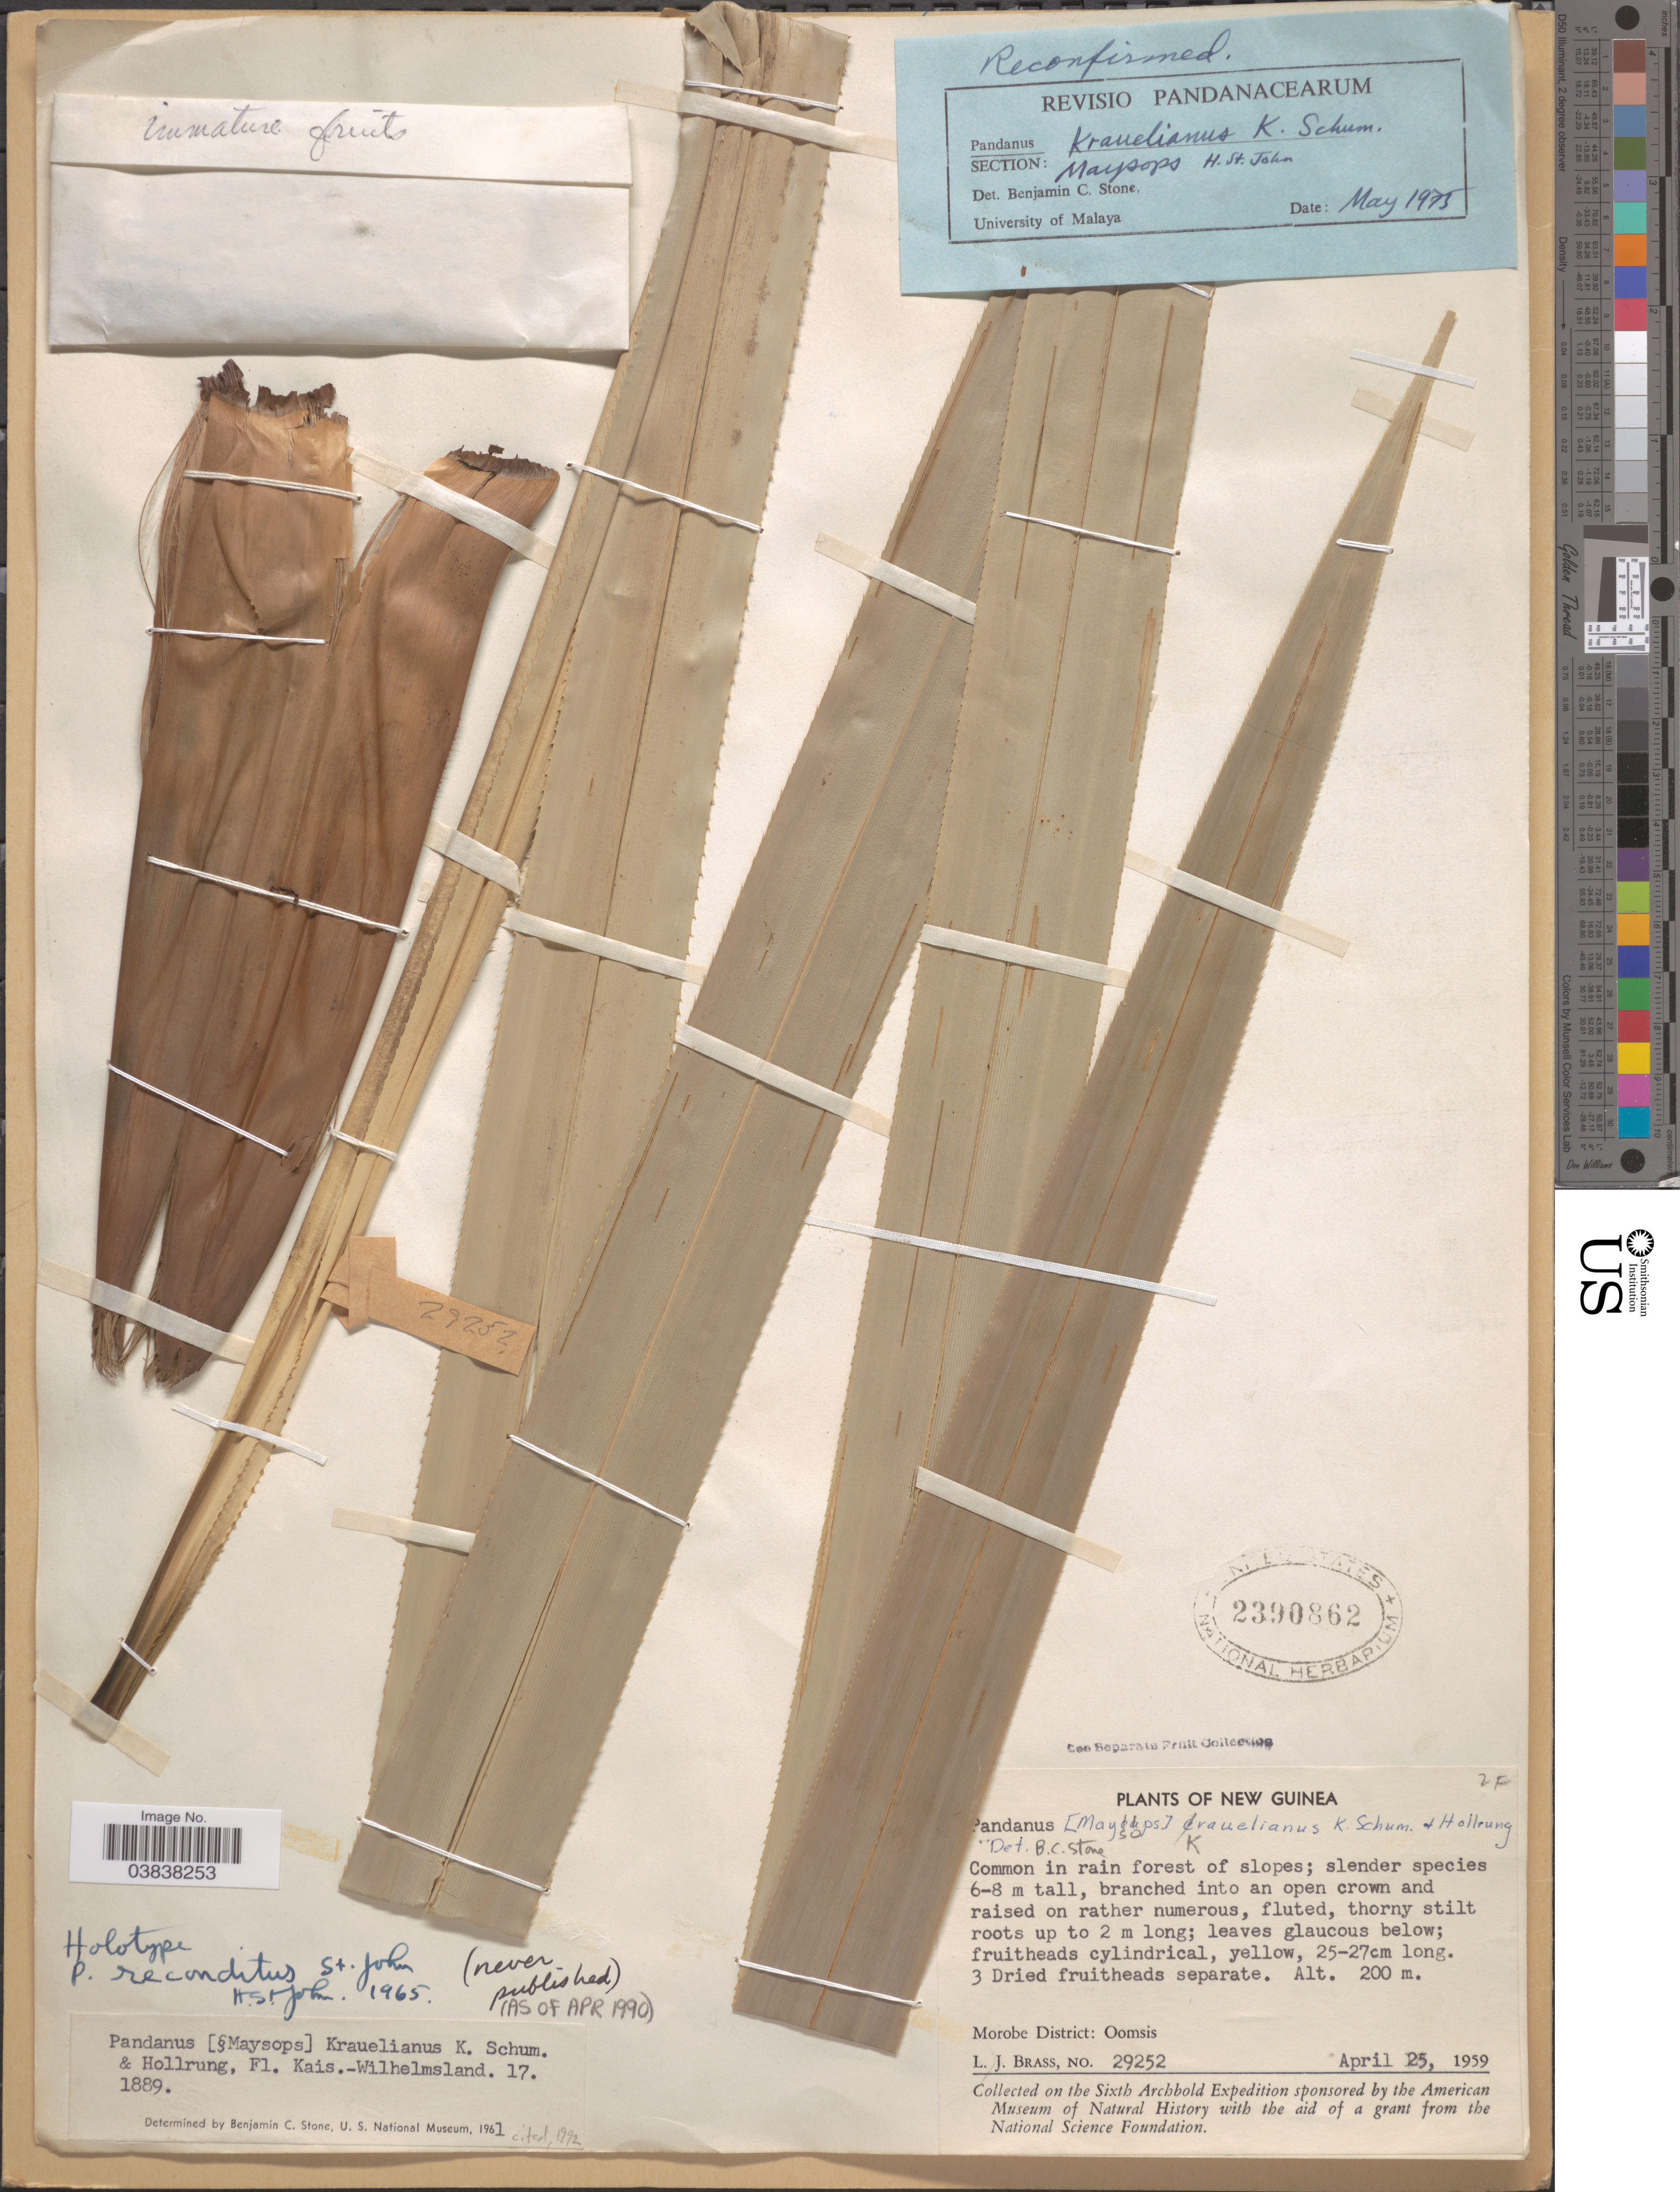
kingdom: Plantae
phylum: Tracheophyta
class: Liliopsida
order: Pandanales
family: Pandanaceae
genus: Pandanus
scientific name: Pandanus krauelianus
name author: K. Schum.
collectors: L. J. Brass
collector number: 29252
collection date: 1959-04-25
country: Papua New Guinea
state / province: Morobe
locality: New Guinea. Morobe District: Oomsis.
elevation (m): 200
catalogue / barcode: US 2390862